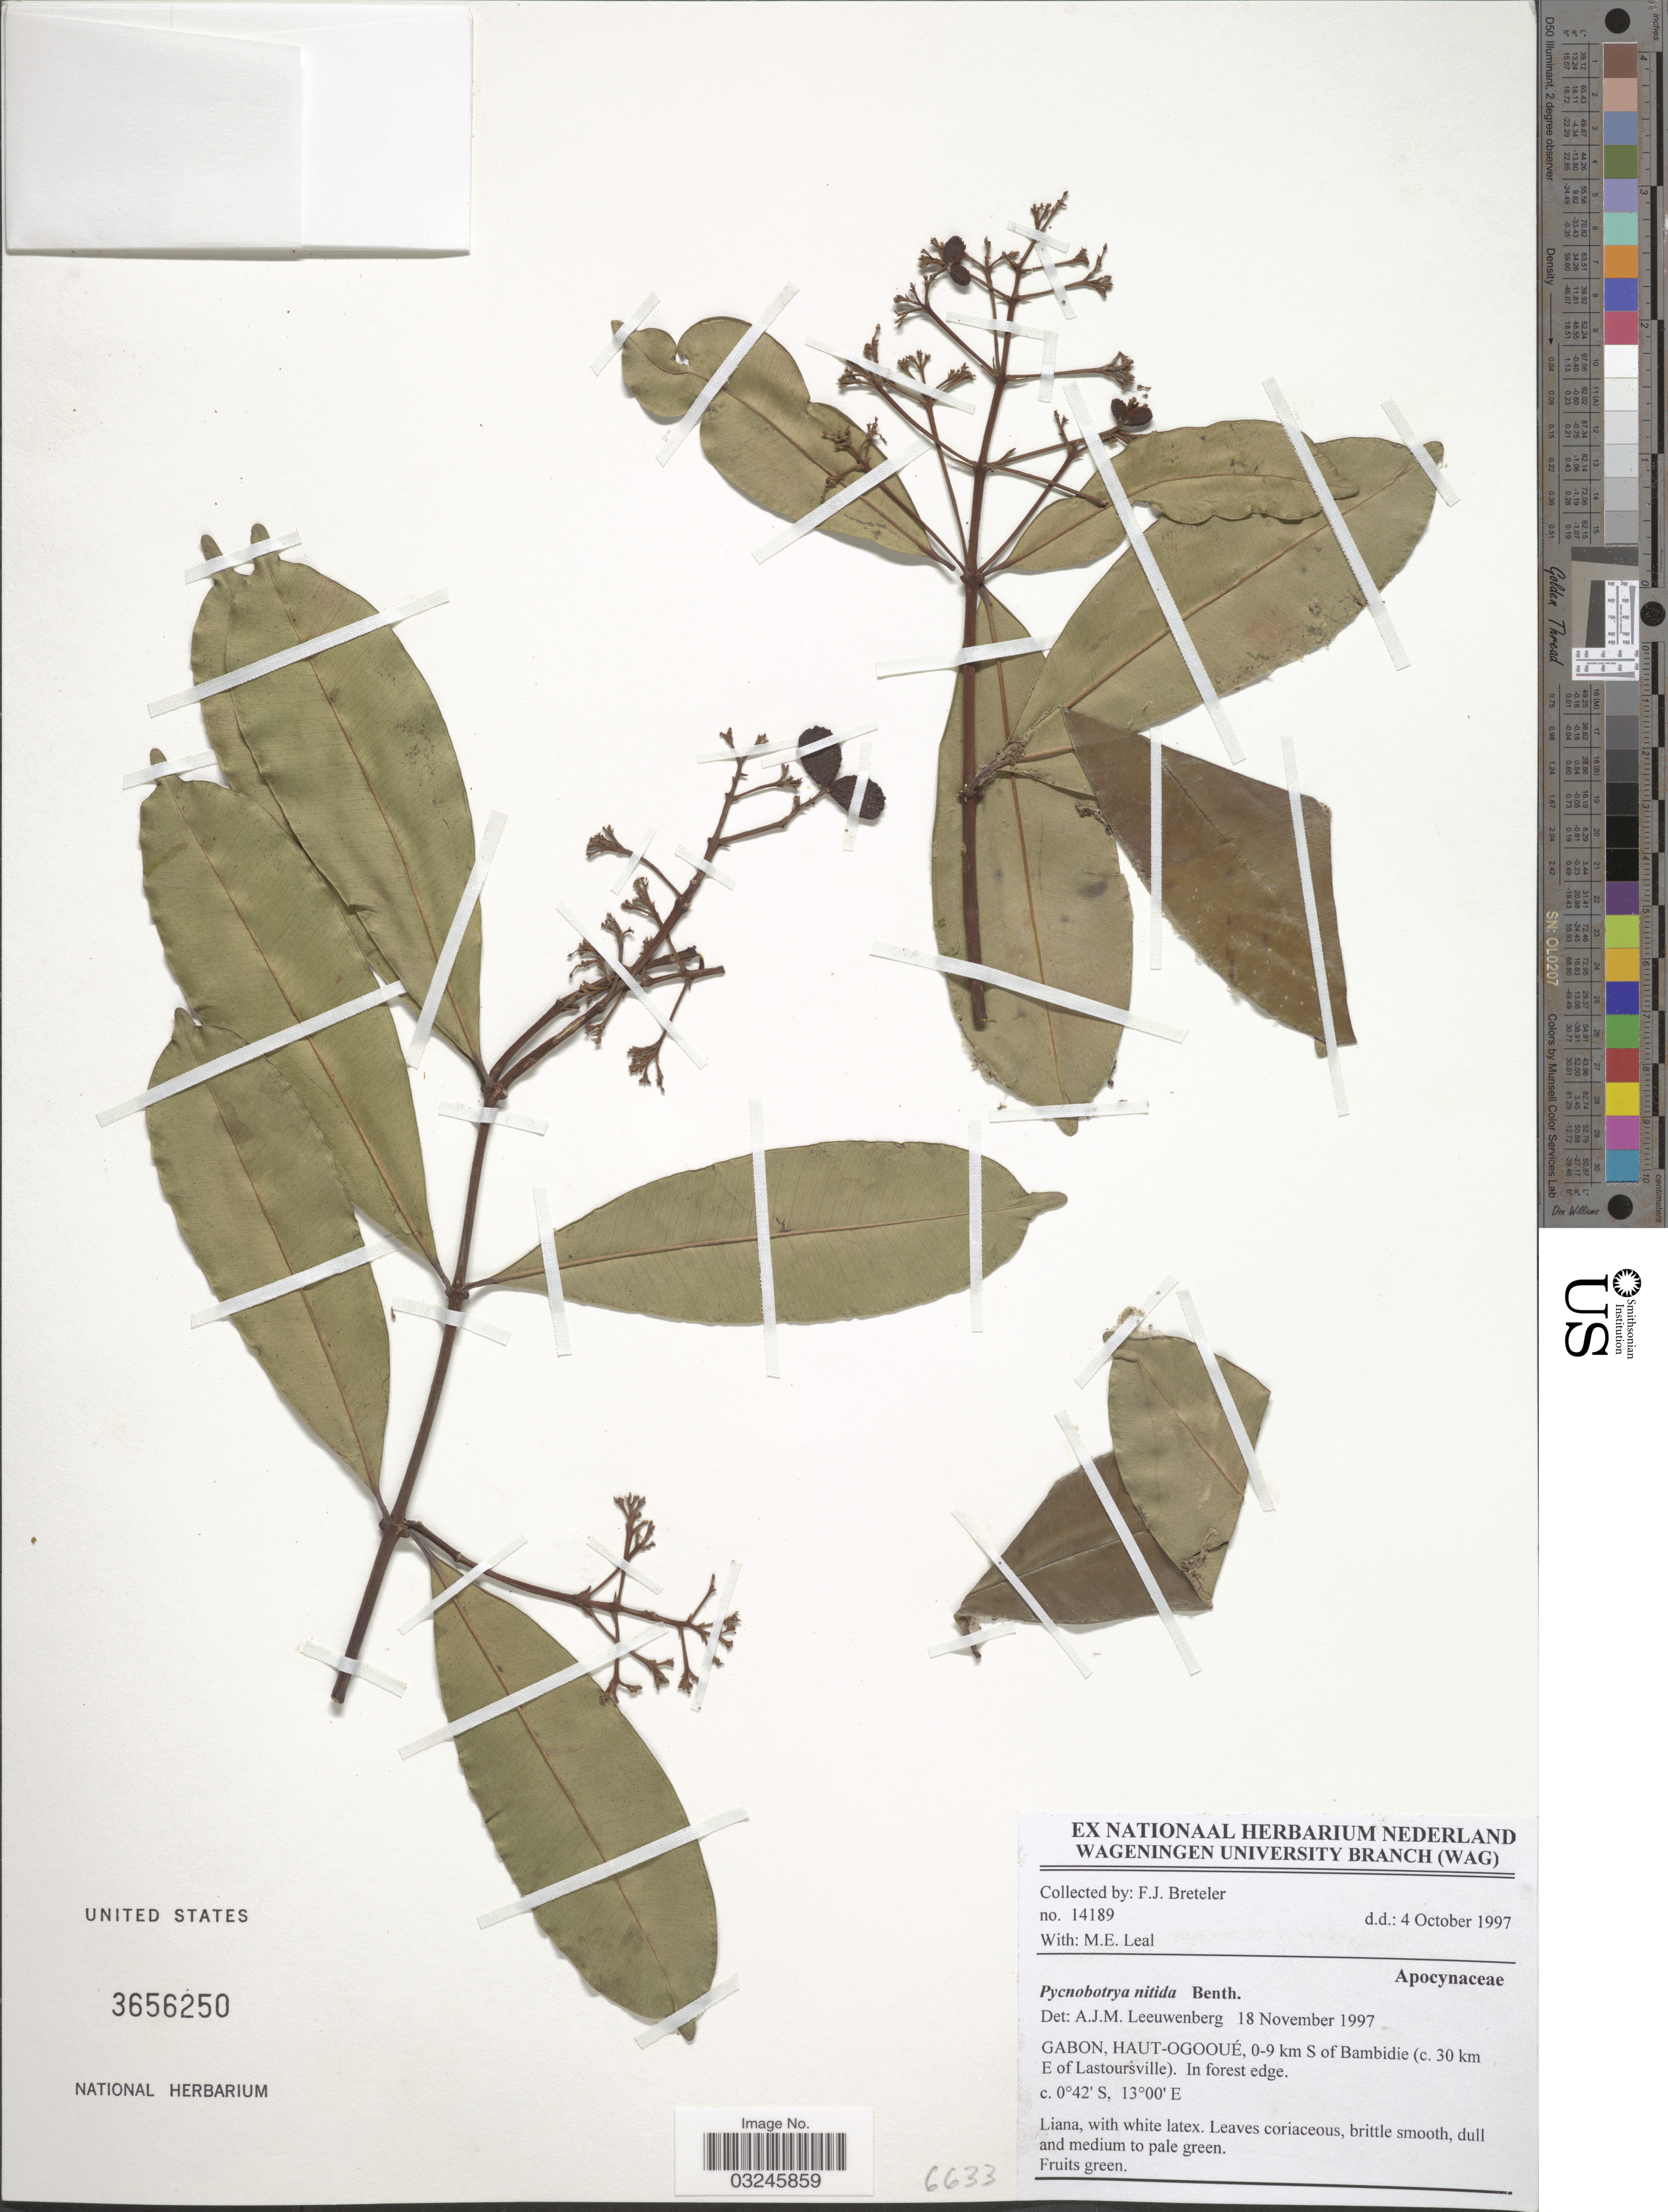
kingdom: Plantae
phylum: Tracheophyta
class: Magnoliopsida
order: Gentianales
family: Apocynaceae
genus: Pycnobotrya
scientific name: Pycnobotrya nitida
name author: Benth.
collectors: F. J. Breteler & M. E. Leal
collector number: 14189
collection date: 1997-10-04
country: Gabon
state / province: Haut-Ogooue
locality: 0-9 km S of Bambidie (c. 30 km E of Lastoursville).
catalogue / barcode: US 3656250